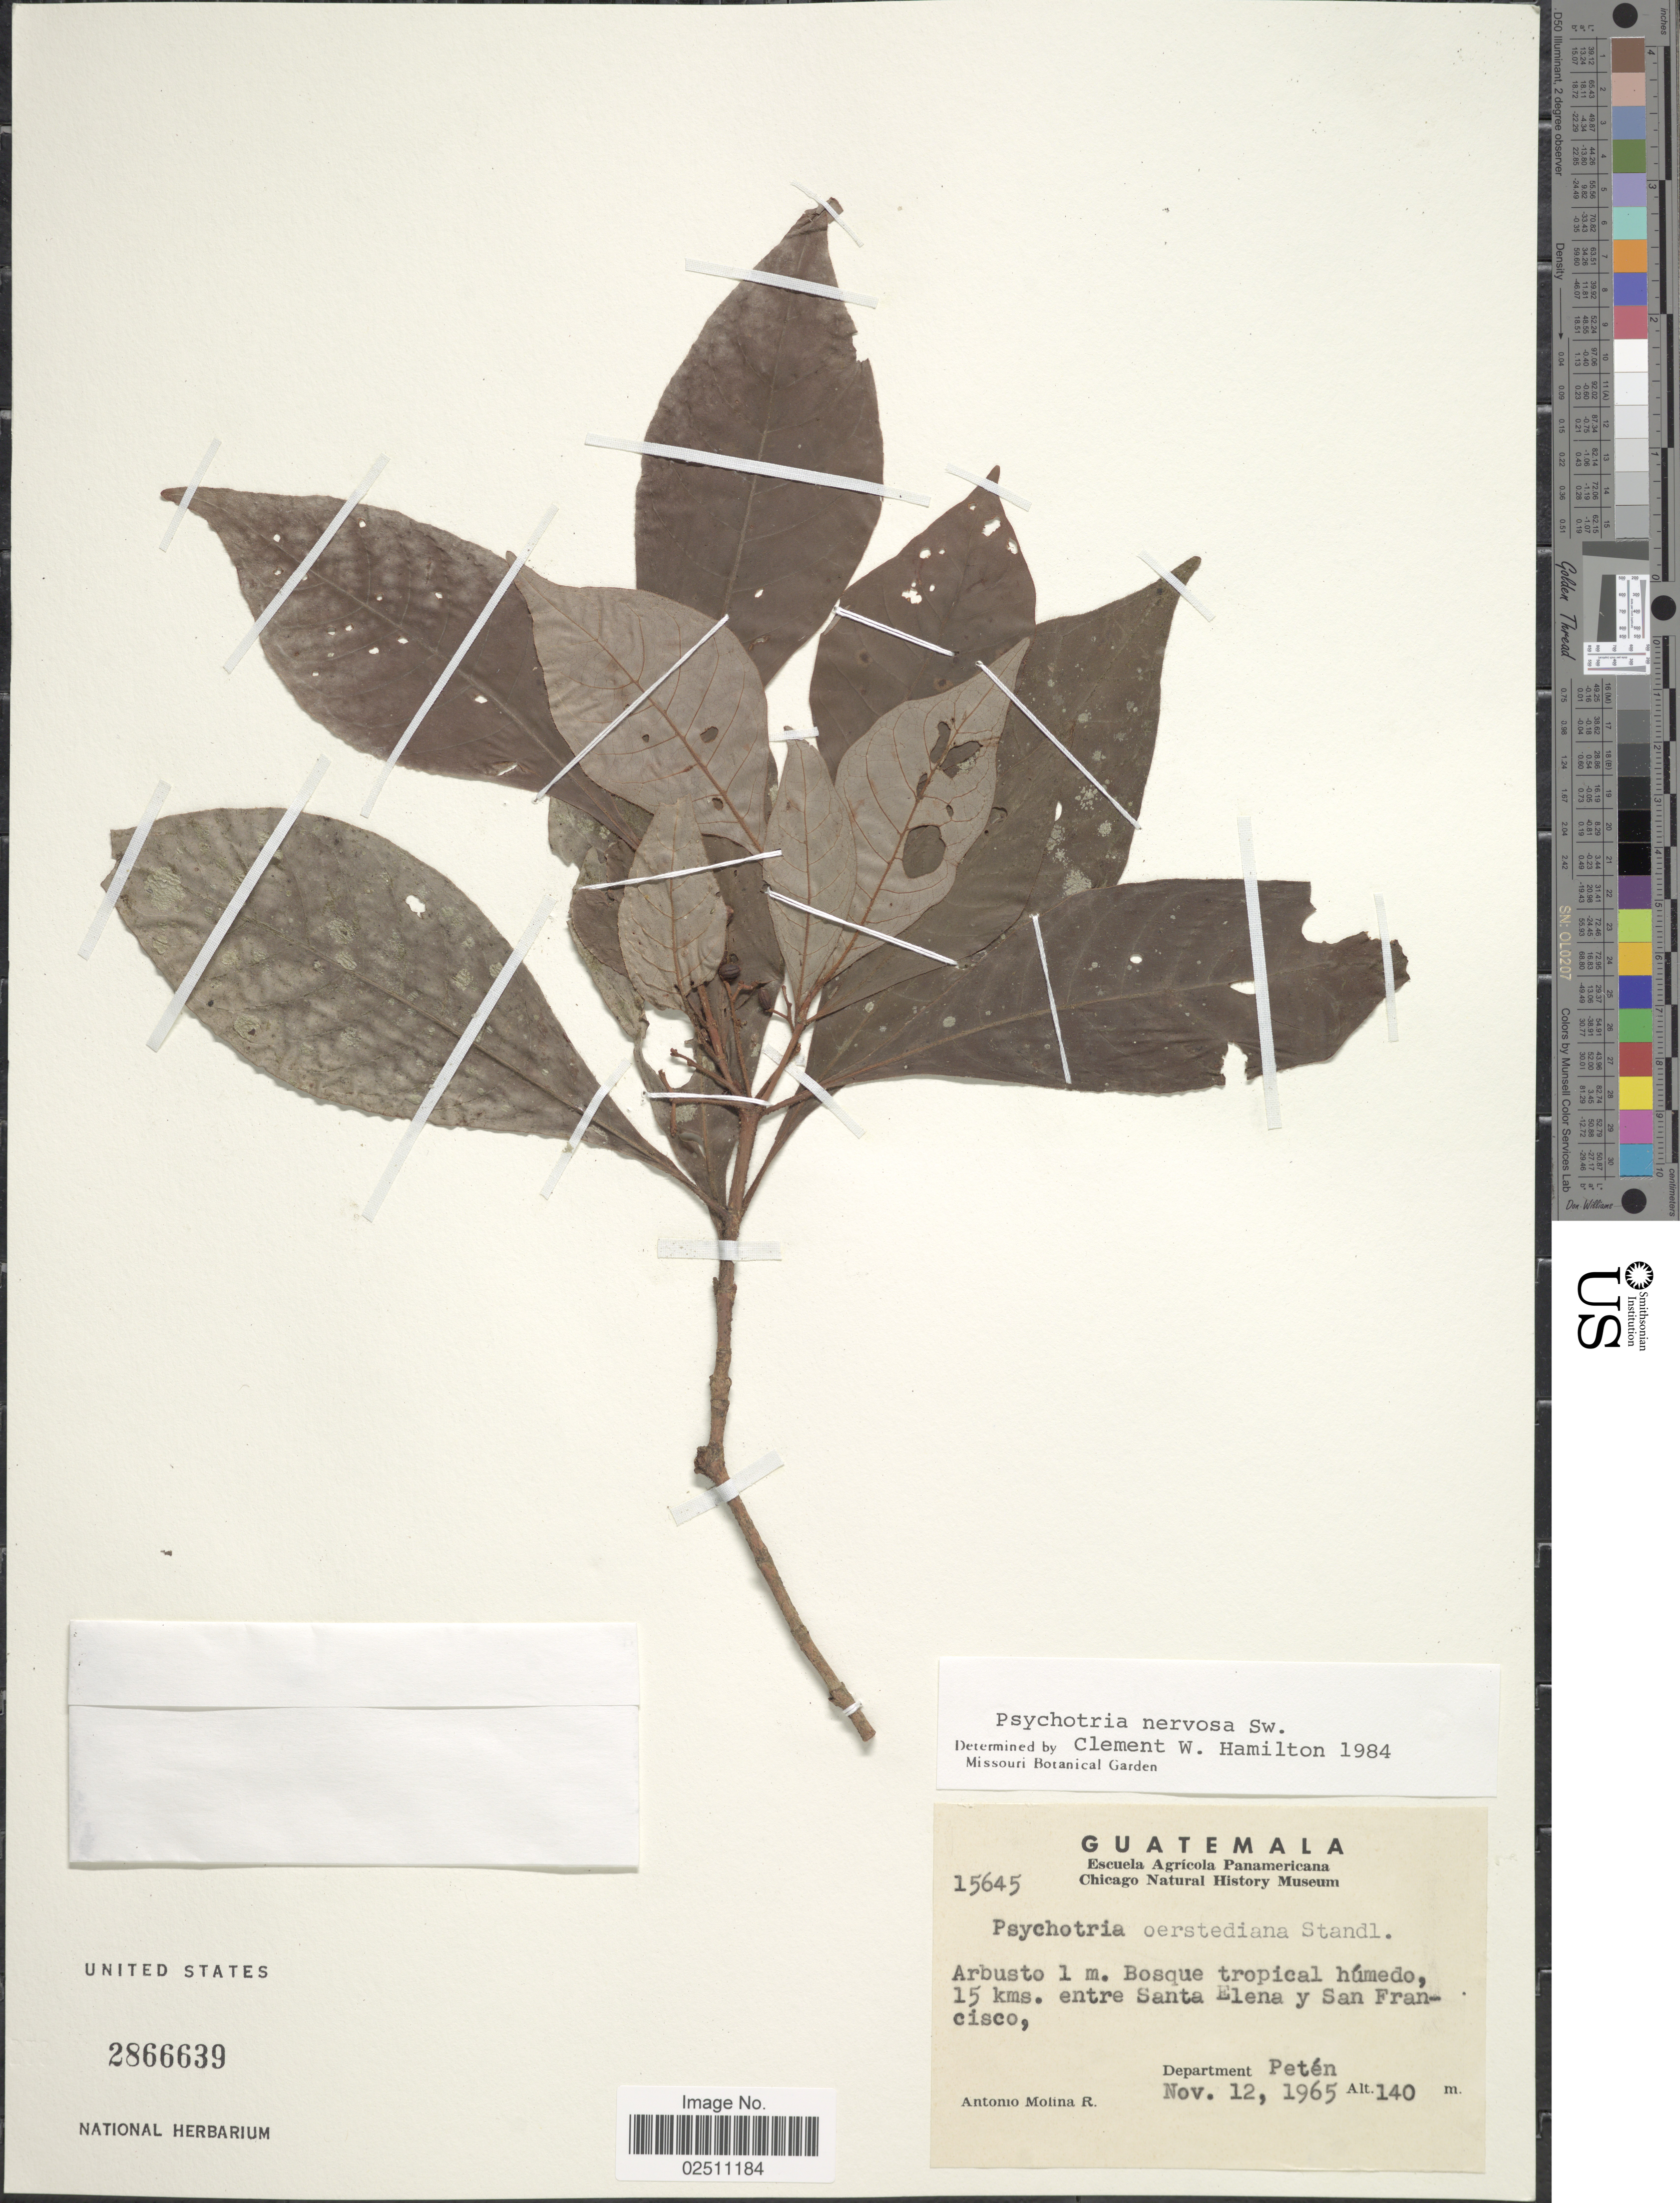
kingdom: Plantae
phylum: Tracheophyta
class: Magnoliopsida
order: Gentianales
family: Rubiaceae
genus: Psychotria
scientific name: Psychotria nervosa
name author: Sw.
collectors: A. Molina R.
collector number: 15645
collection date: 1965-11-12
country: Guatemala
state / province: El Petén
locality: Department Peten, Bosque tropical humedo, 15 kms. entre Santa Elena y San Francisco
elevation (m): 140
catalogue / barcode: US 2866639